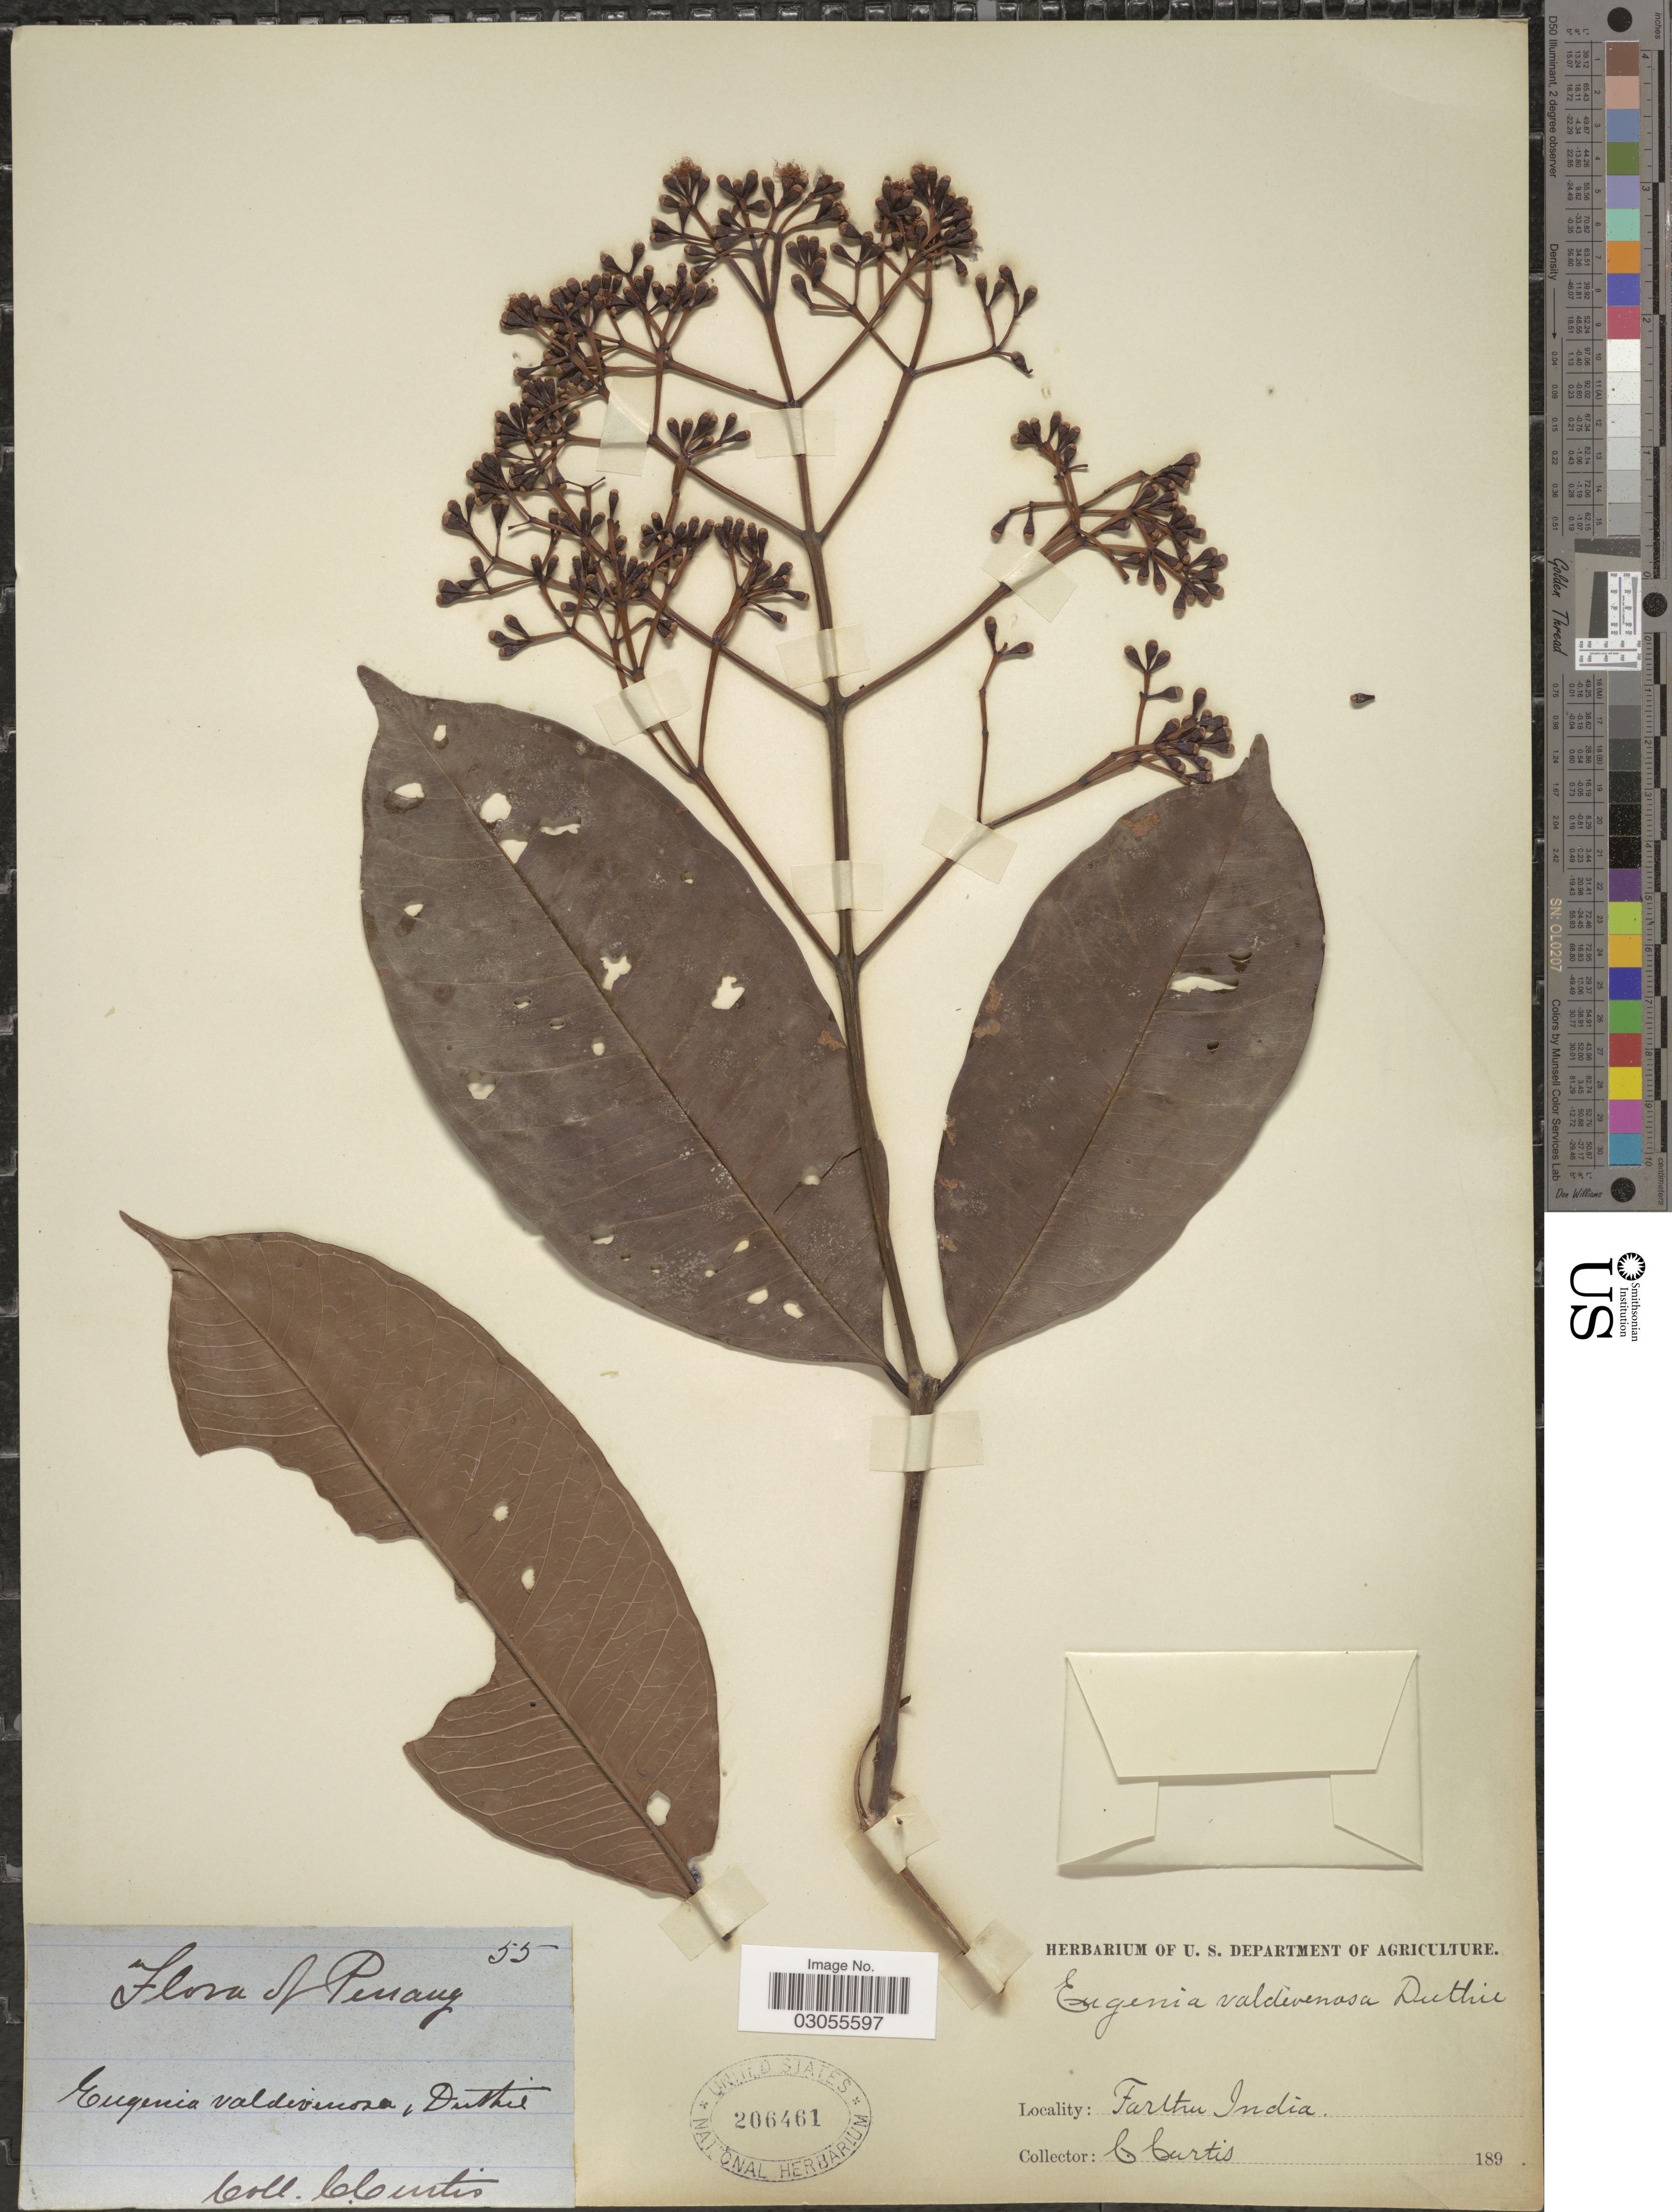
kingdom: Plantae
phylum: Tracheophyta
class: Magnoliopsida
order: Myrtales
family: Myrtaceae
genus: Syzygium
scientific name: Syzygium valdevenosum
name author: (Duthie) Merr. & L.M. Perry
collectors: C. Curtis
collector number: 55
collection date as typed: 189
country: Malaysia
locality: Penang. Farther India.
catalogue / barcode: US 206461